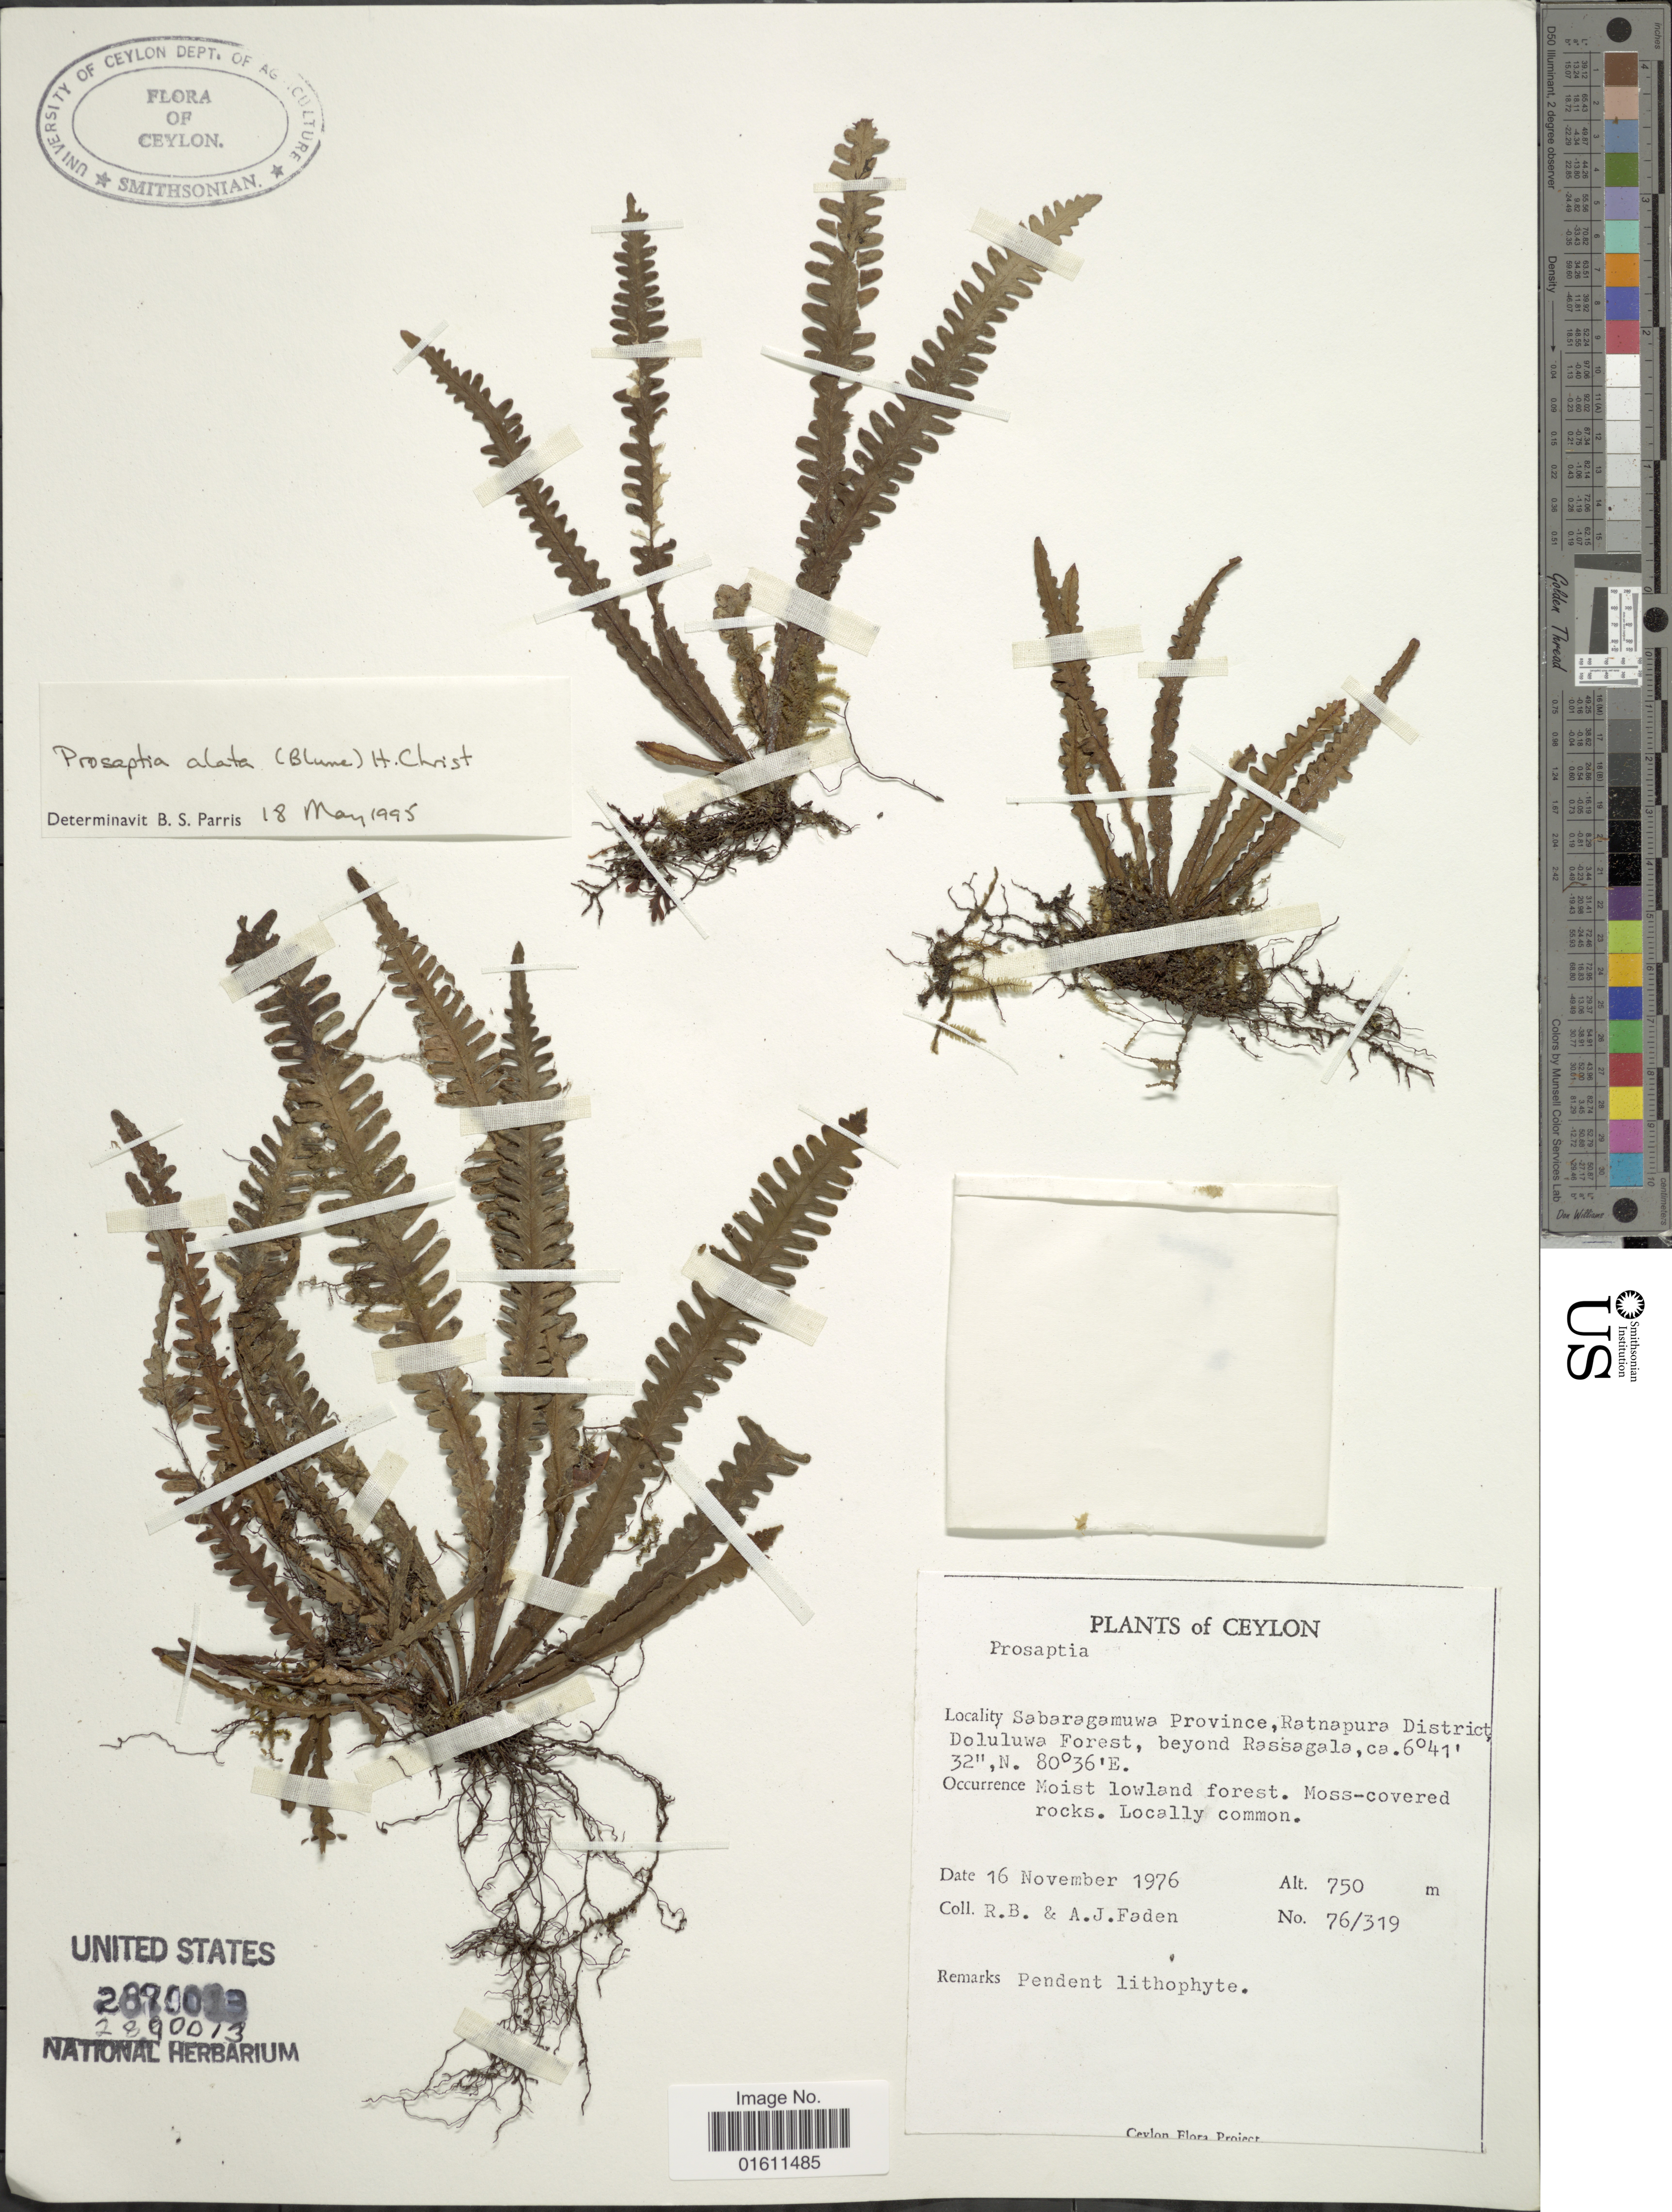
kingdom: Plantae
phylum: Tracheophyta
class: Polypodiopsida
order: Polypodiales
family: Polypodiaceae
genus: Prosaptia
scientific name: Prosaptia alata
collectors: R. B. Faden & A. J. Faden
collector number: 76/319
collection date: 1976-11-16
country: Sri Lanka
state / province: Sabaragamuwa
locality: Ceylon, Sabaragamuwa Province, Ratnapura District, Doluluwa Forest, beyond Rassagala.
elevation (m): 750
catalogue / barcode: US 2890013